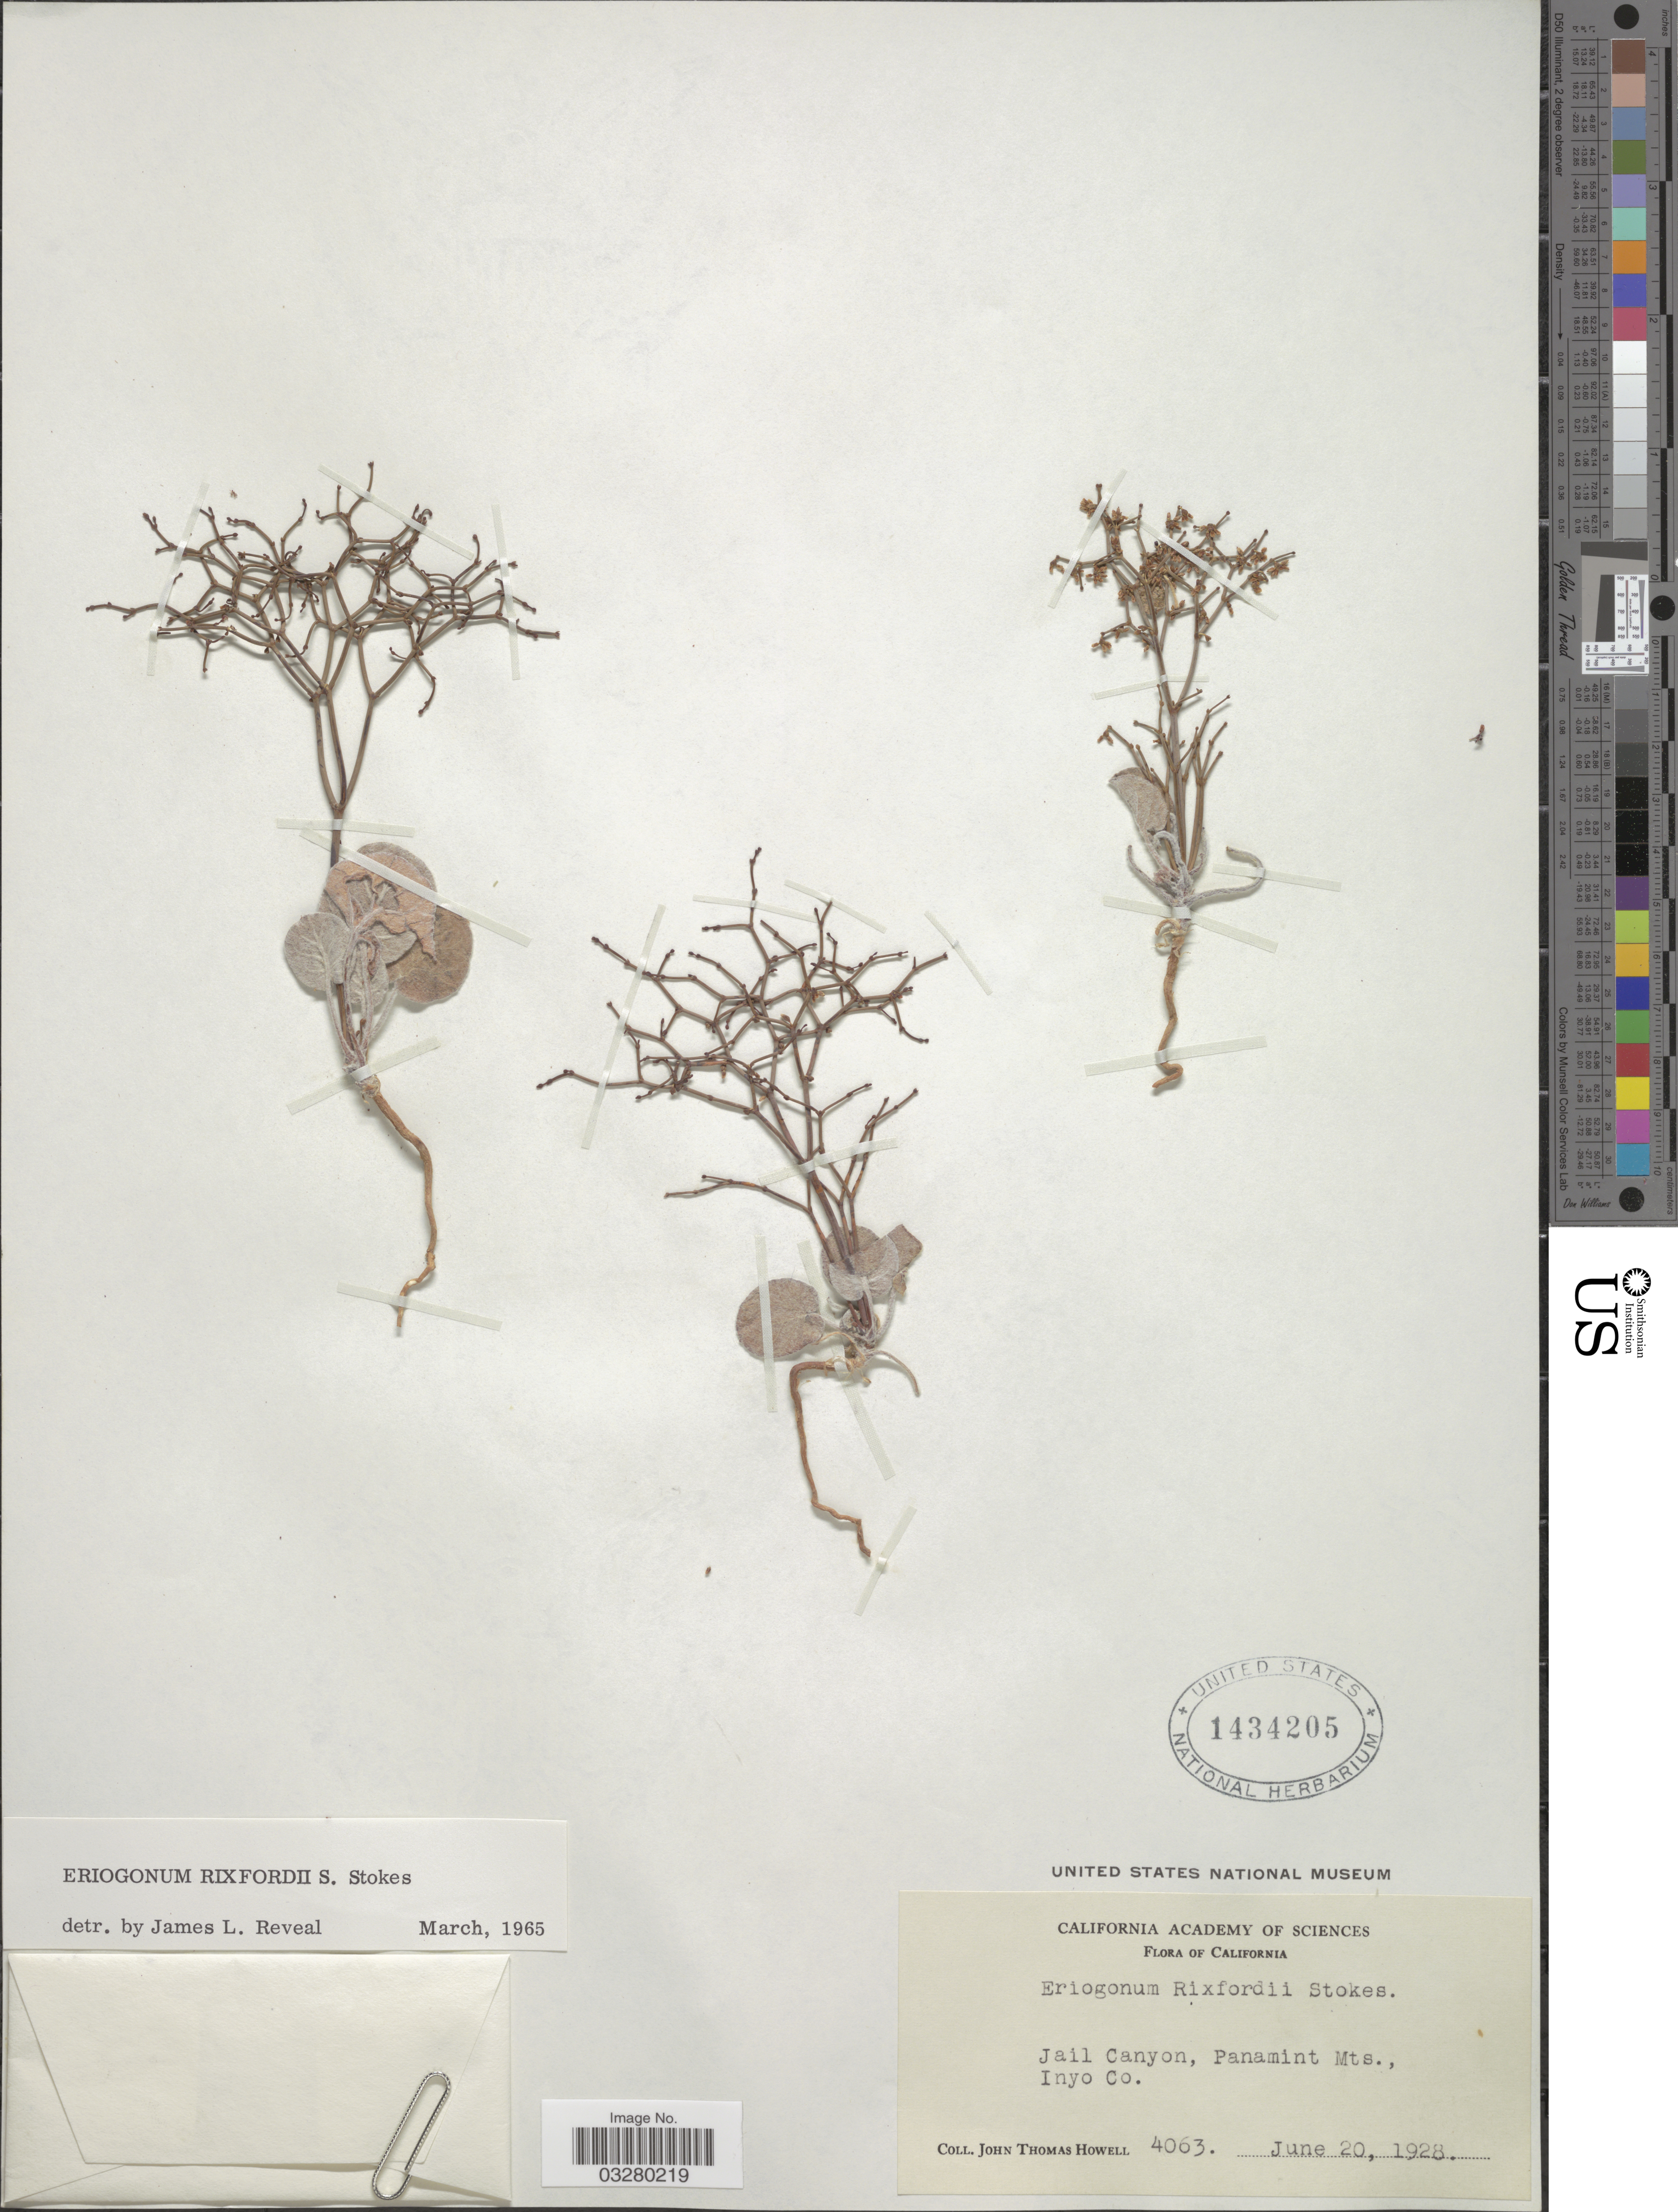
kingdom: Plantae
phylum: Tracheophyta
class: Magnoliopsida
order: Caryophyllales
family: Polygonaceae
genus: Eriogonum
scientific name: Eriogonum rixfordii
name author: S. Stokes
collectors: J. T. Howell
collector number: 4063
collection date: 1928-06-20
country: United States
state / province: California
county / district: Inyo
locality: Jail Canyon, Panamint Mts., Inyo Co.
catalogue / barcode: US 1434205